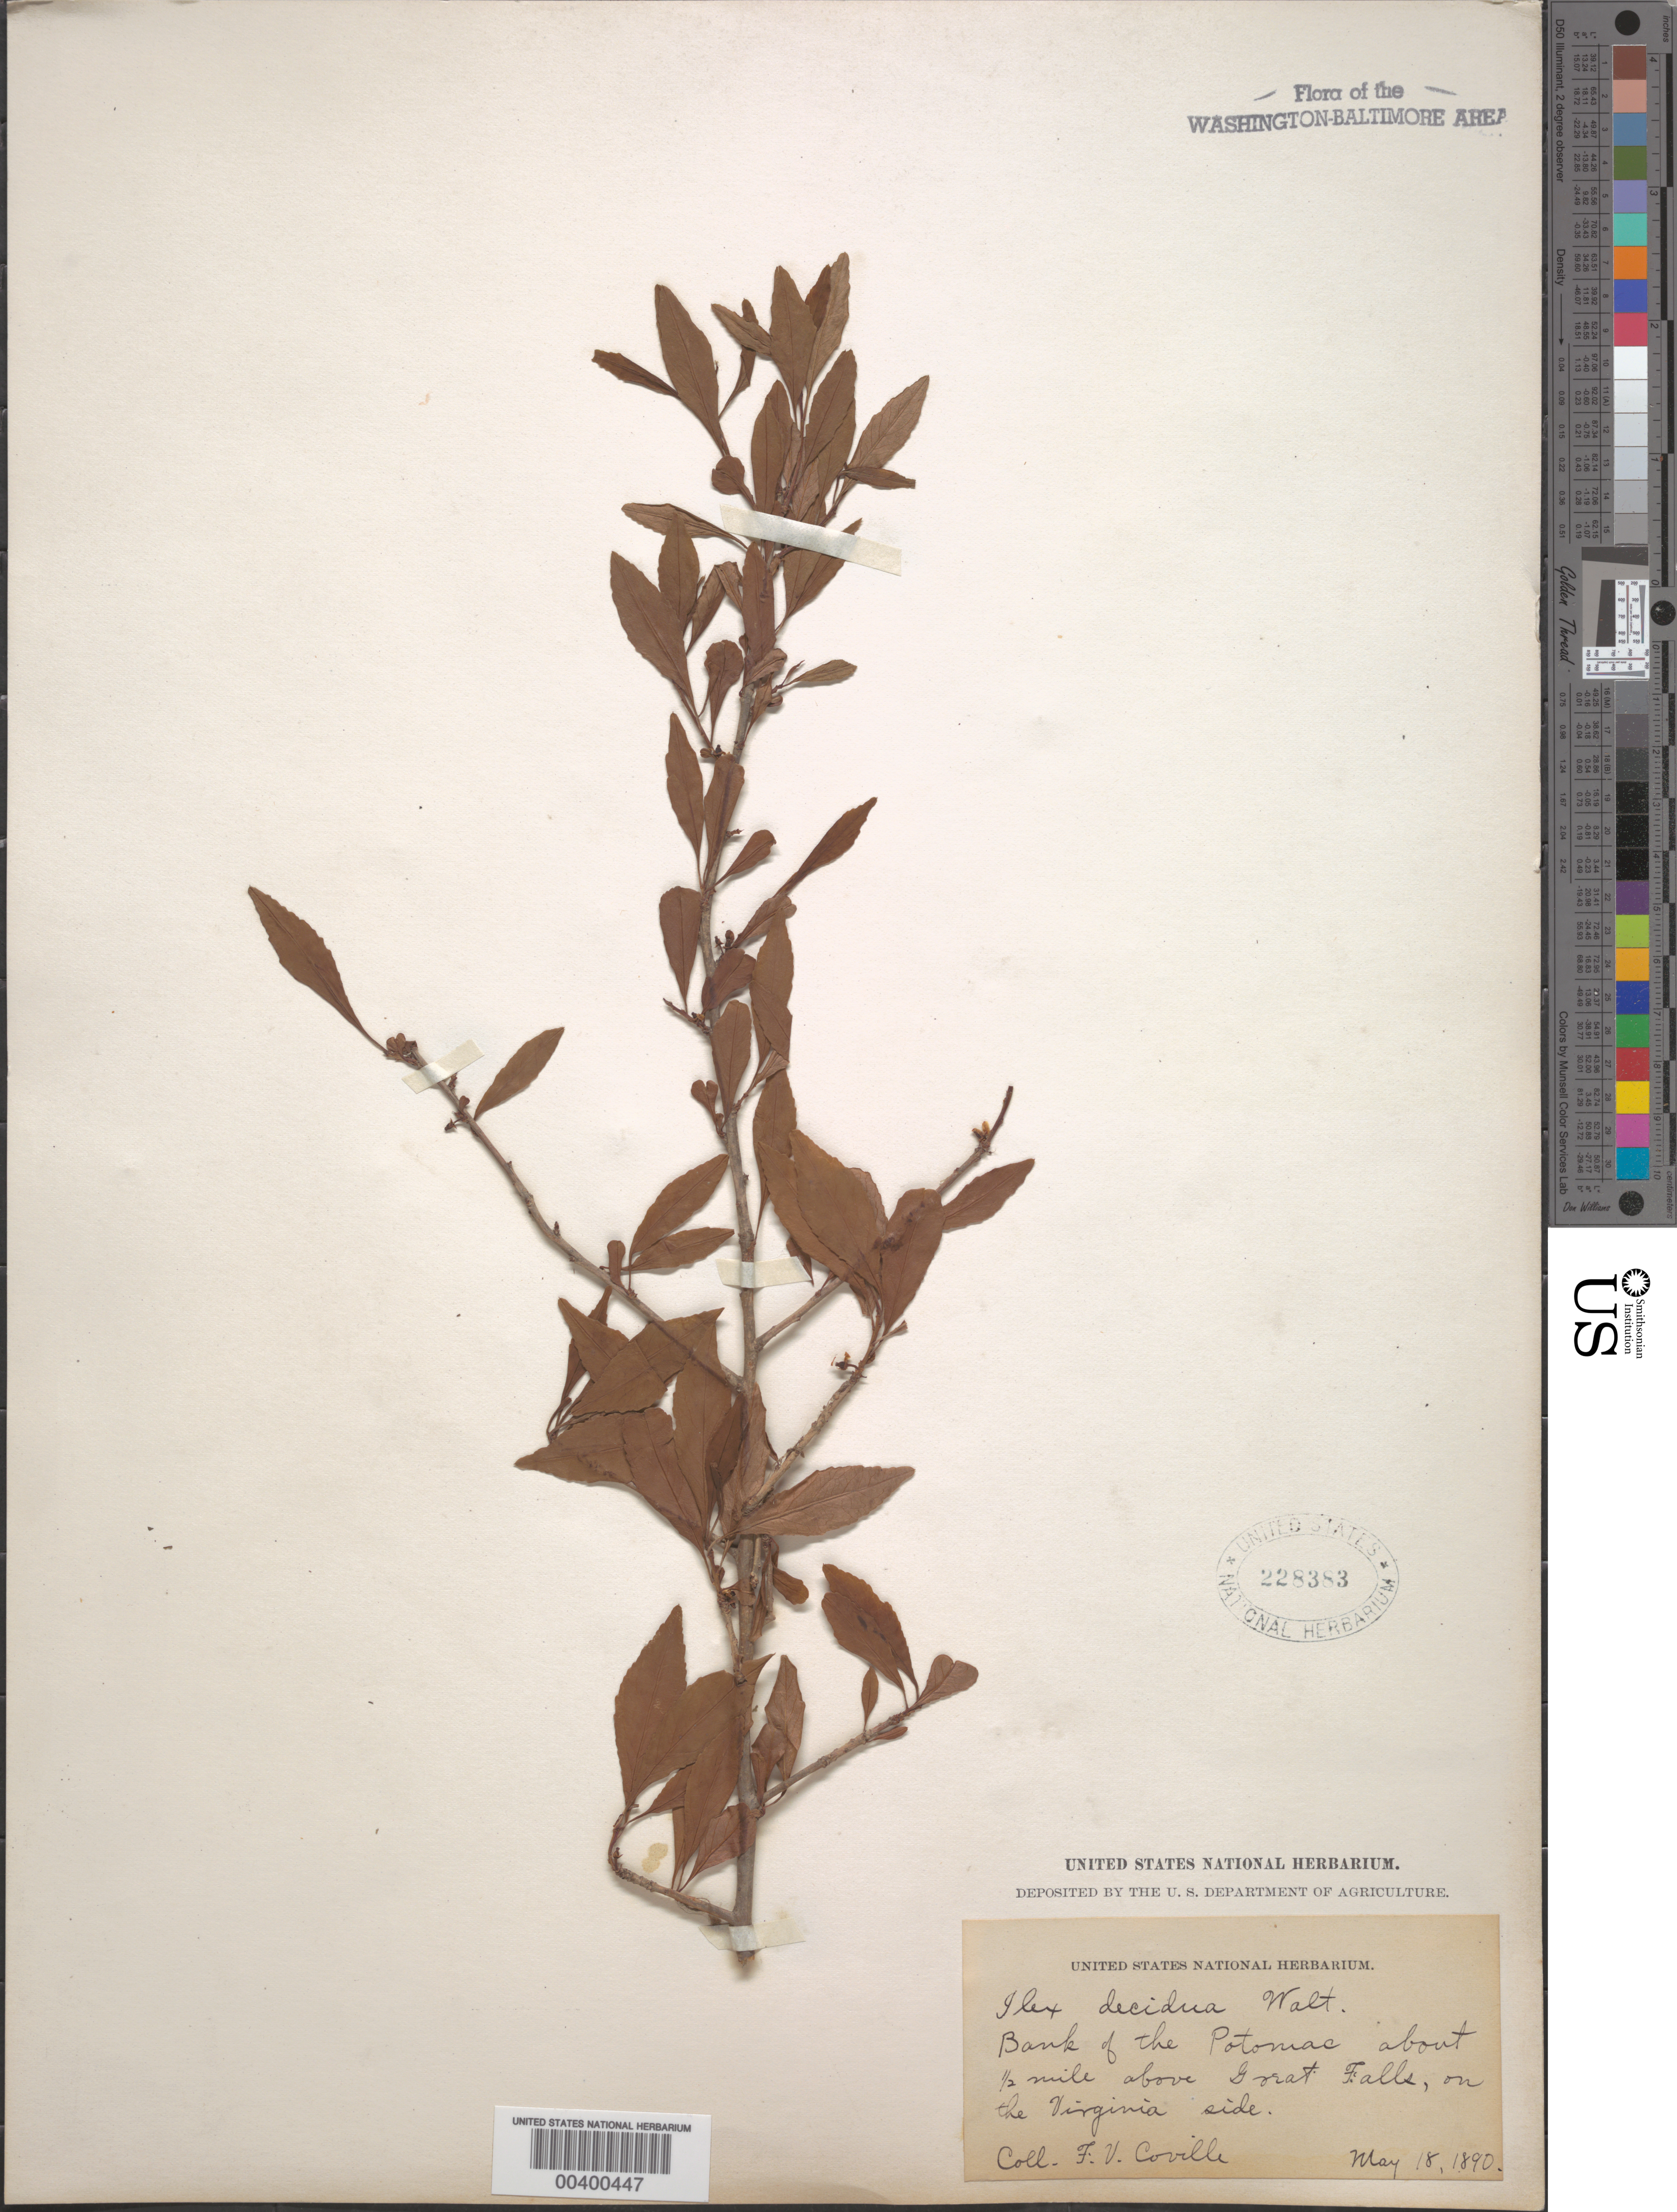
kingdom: Plantae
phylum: Tracheophyta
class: Magnoliopsida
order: Aquifoliales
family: Aquifoliaceae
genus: Ilex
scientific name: Ilex decidua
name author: Walter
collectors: F. V. Coville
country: United States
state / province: Virginia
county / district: Fairfax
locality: Bank of the Potomac above Great Falls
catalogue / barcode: US 228383